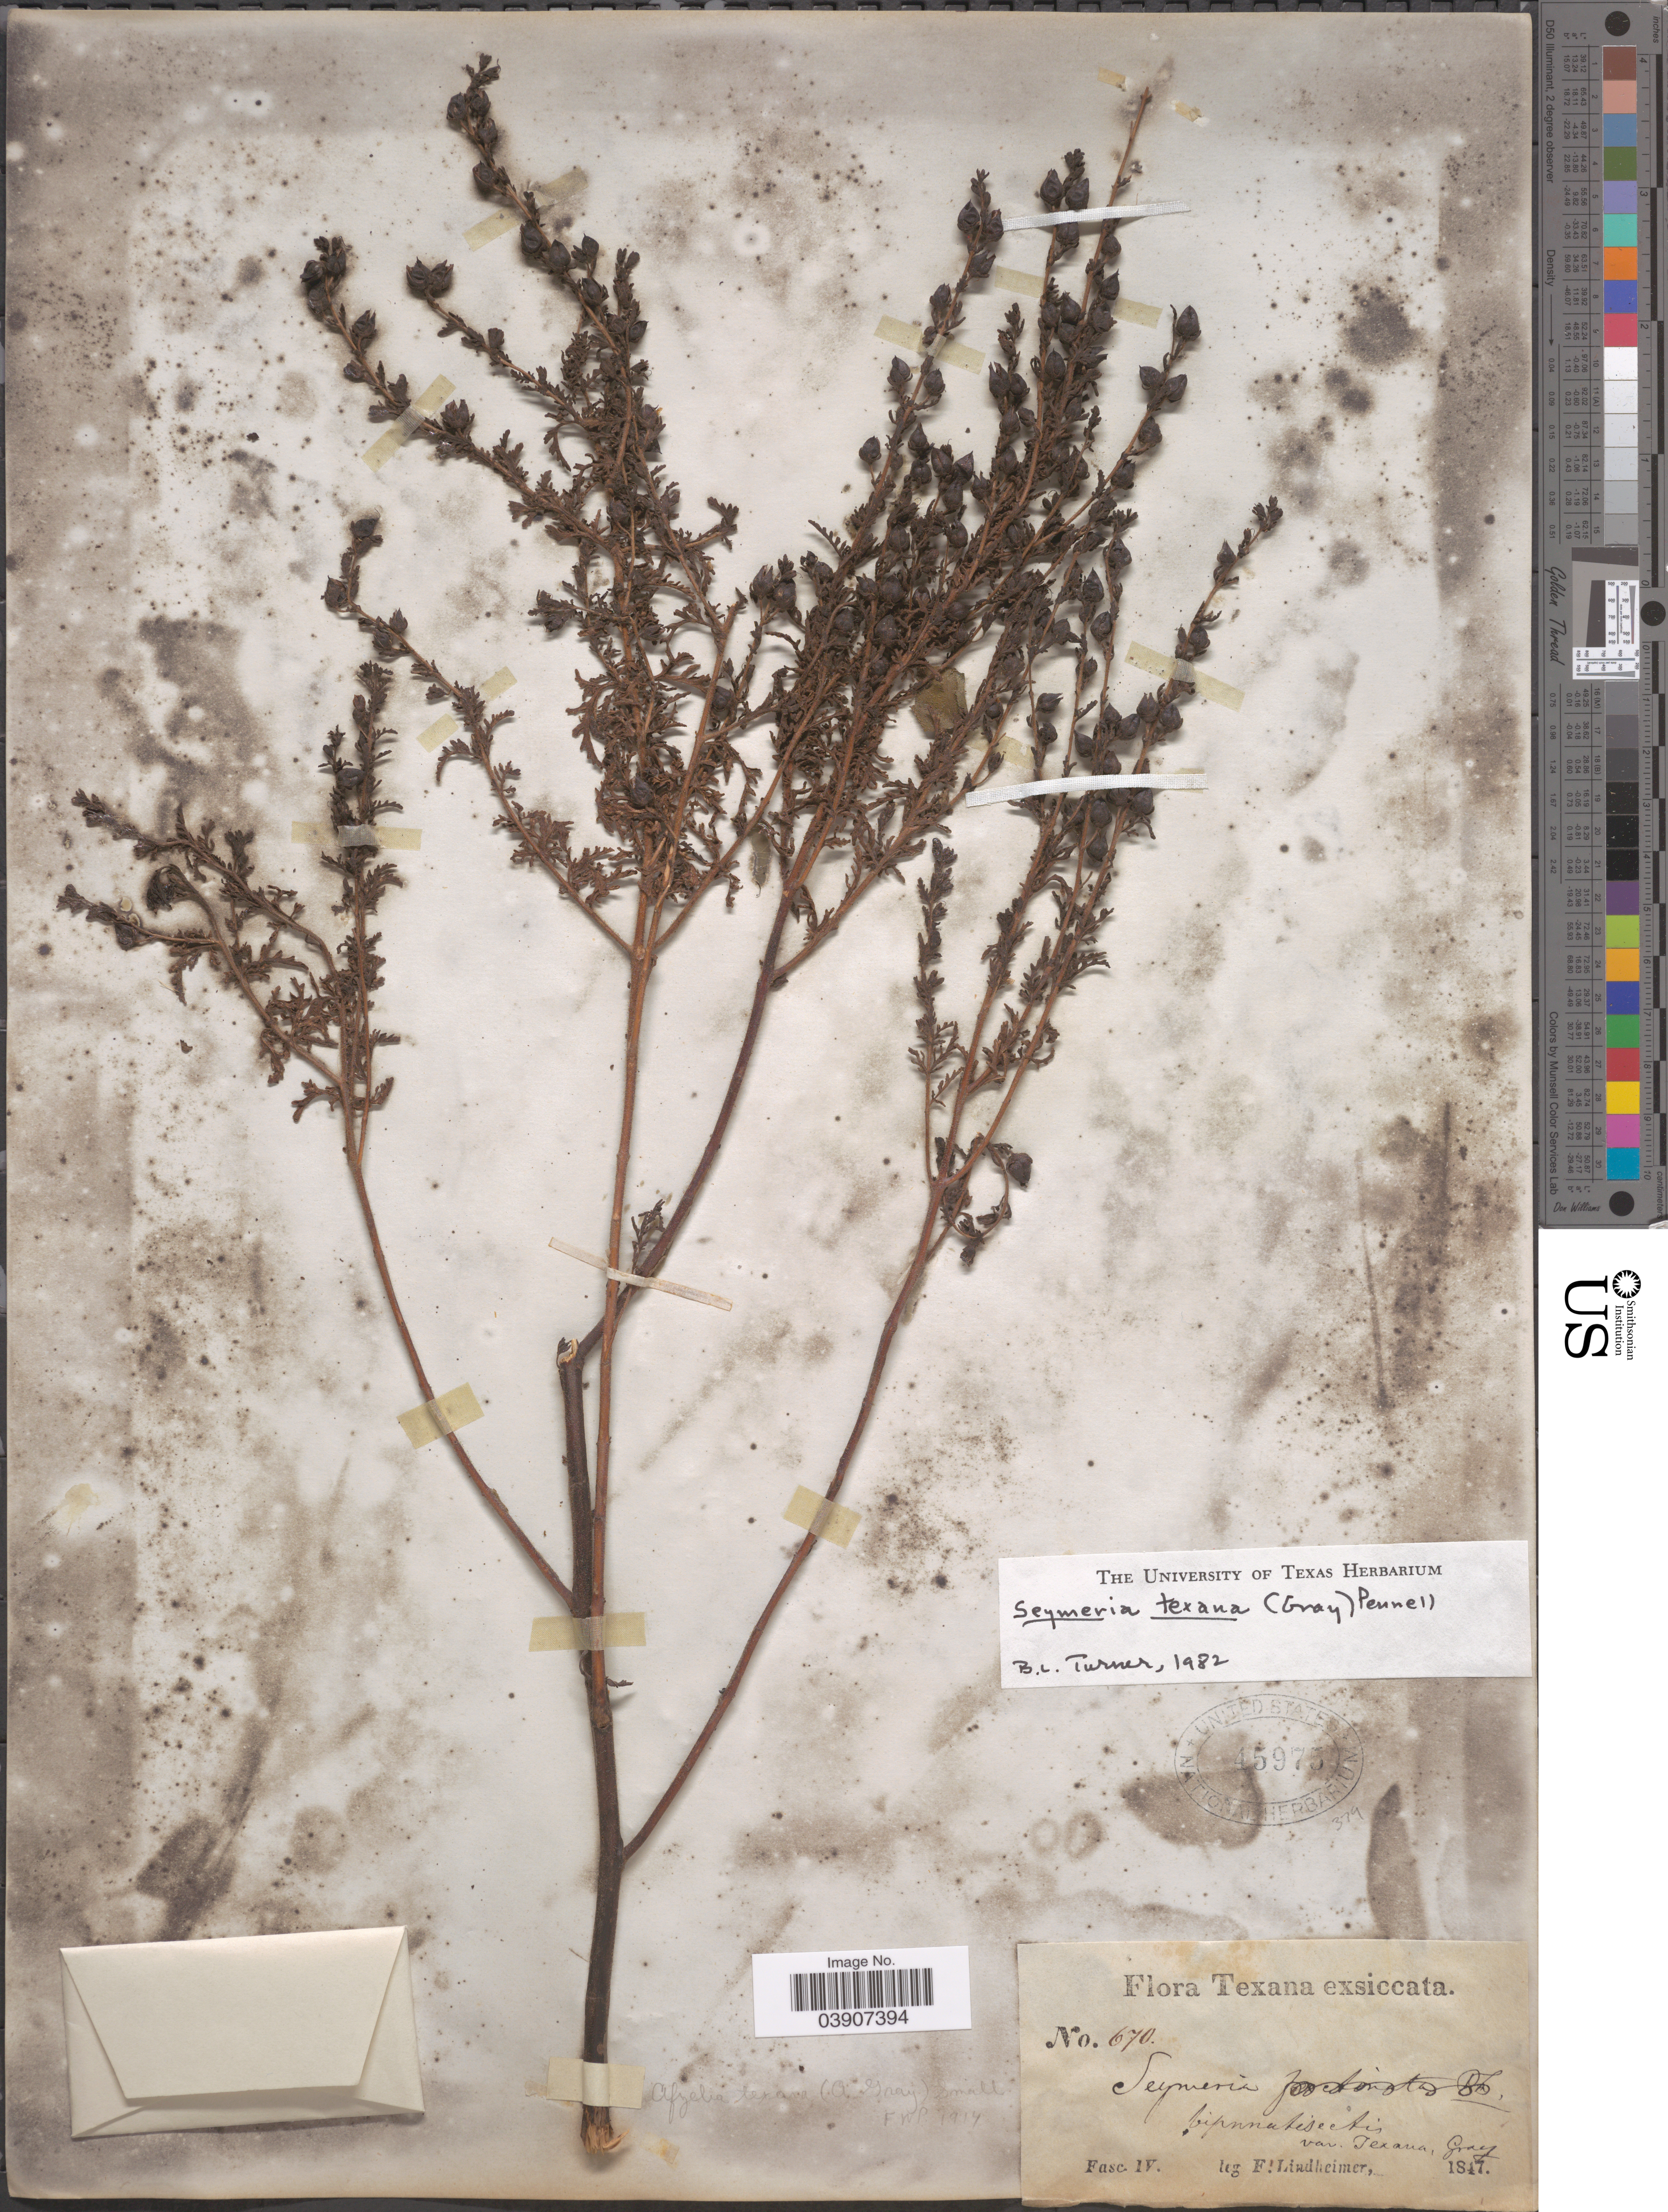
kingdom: Plantae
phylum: Tracheophyta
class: Magnoliopsida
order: Lamiales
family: Orobanchaceae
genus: Seymeria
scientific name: Seymeria texana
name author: (A. Gray) Standl.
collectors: F. Lindheimer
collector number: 670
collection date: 1847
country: United States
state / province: Texas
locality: Fasc. IV.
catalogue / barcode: US 45975